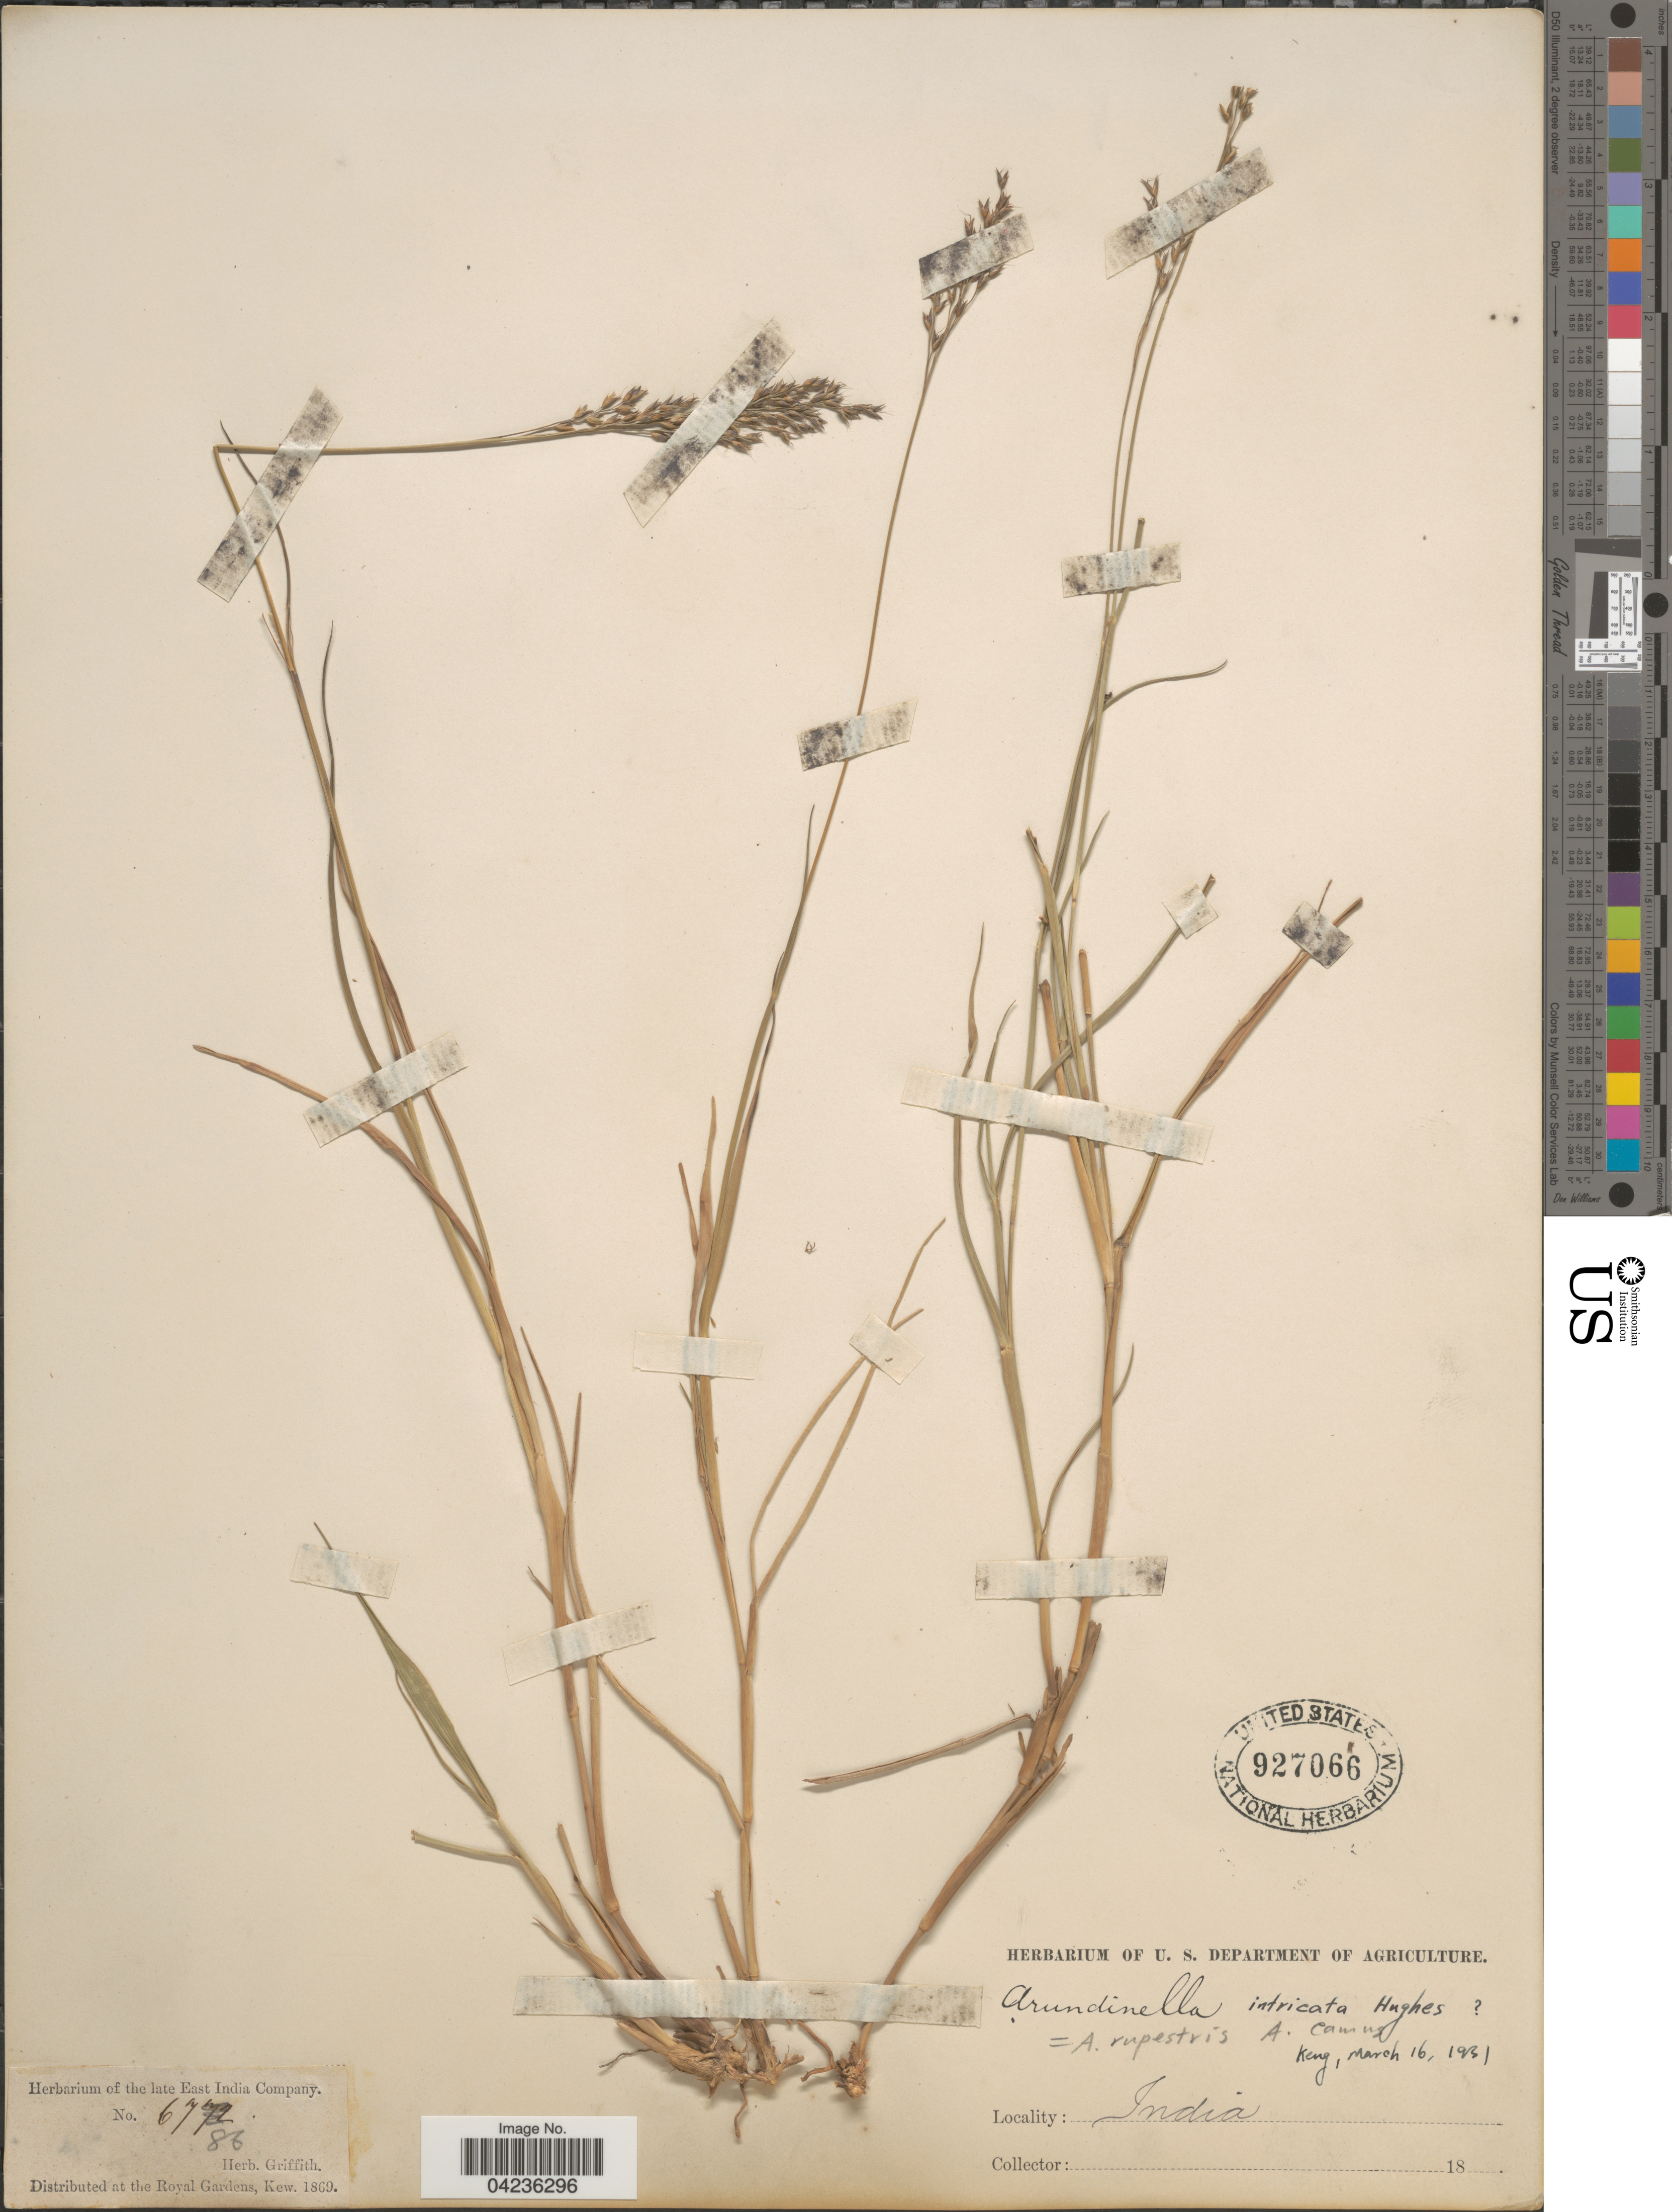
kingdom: Plantae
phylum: Tracheophyta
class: Liliopsida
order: Poales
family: Poaceae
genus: Arundinella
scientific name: Arundinella sp.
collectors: ex herb. Griffith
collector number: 6786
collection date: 1869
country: India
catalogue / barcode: US 927066